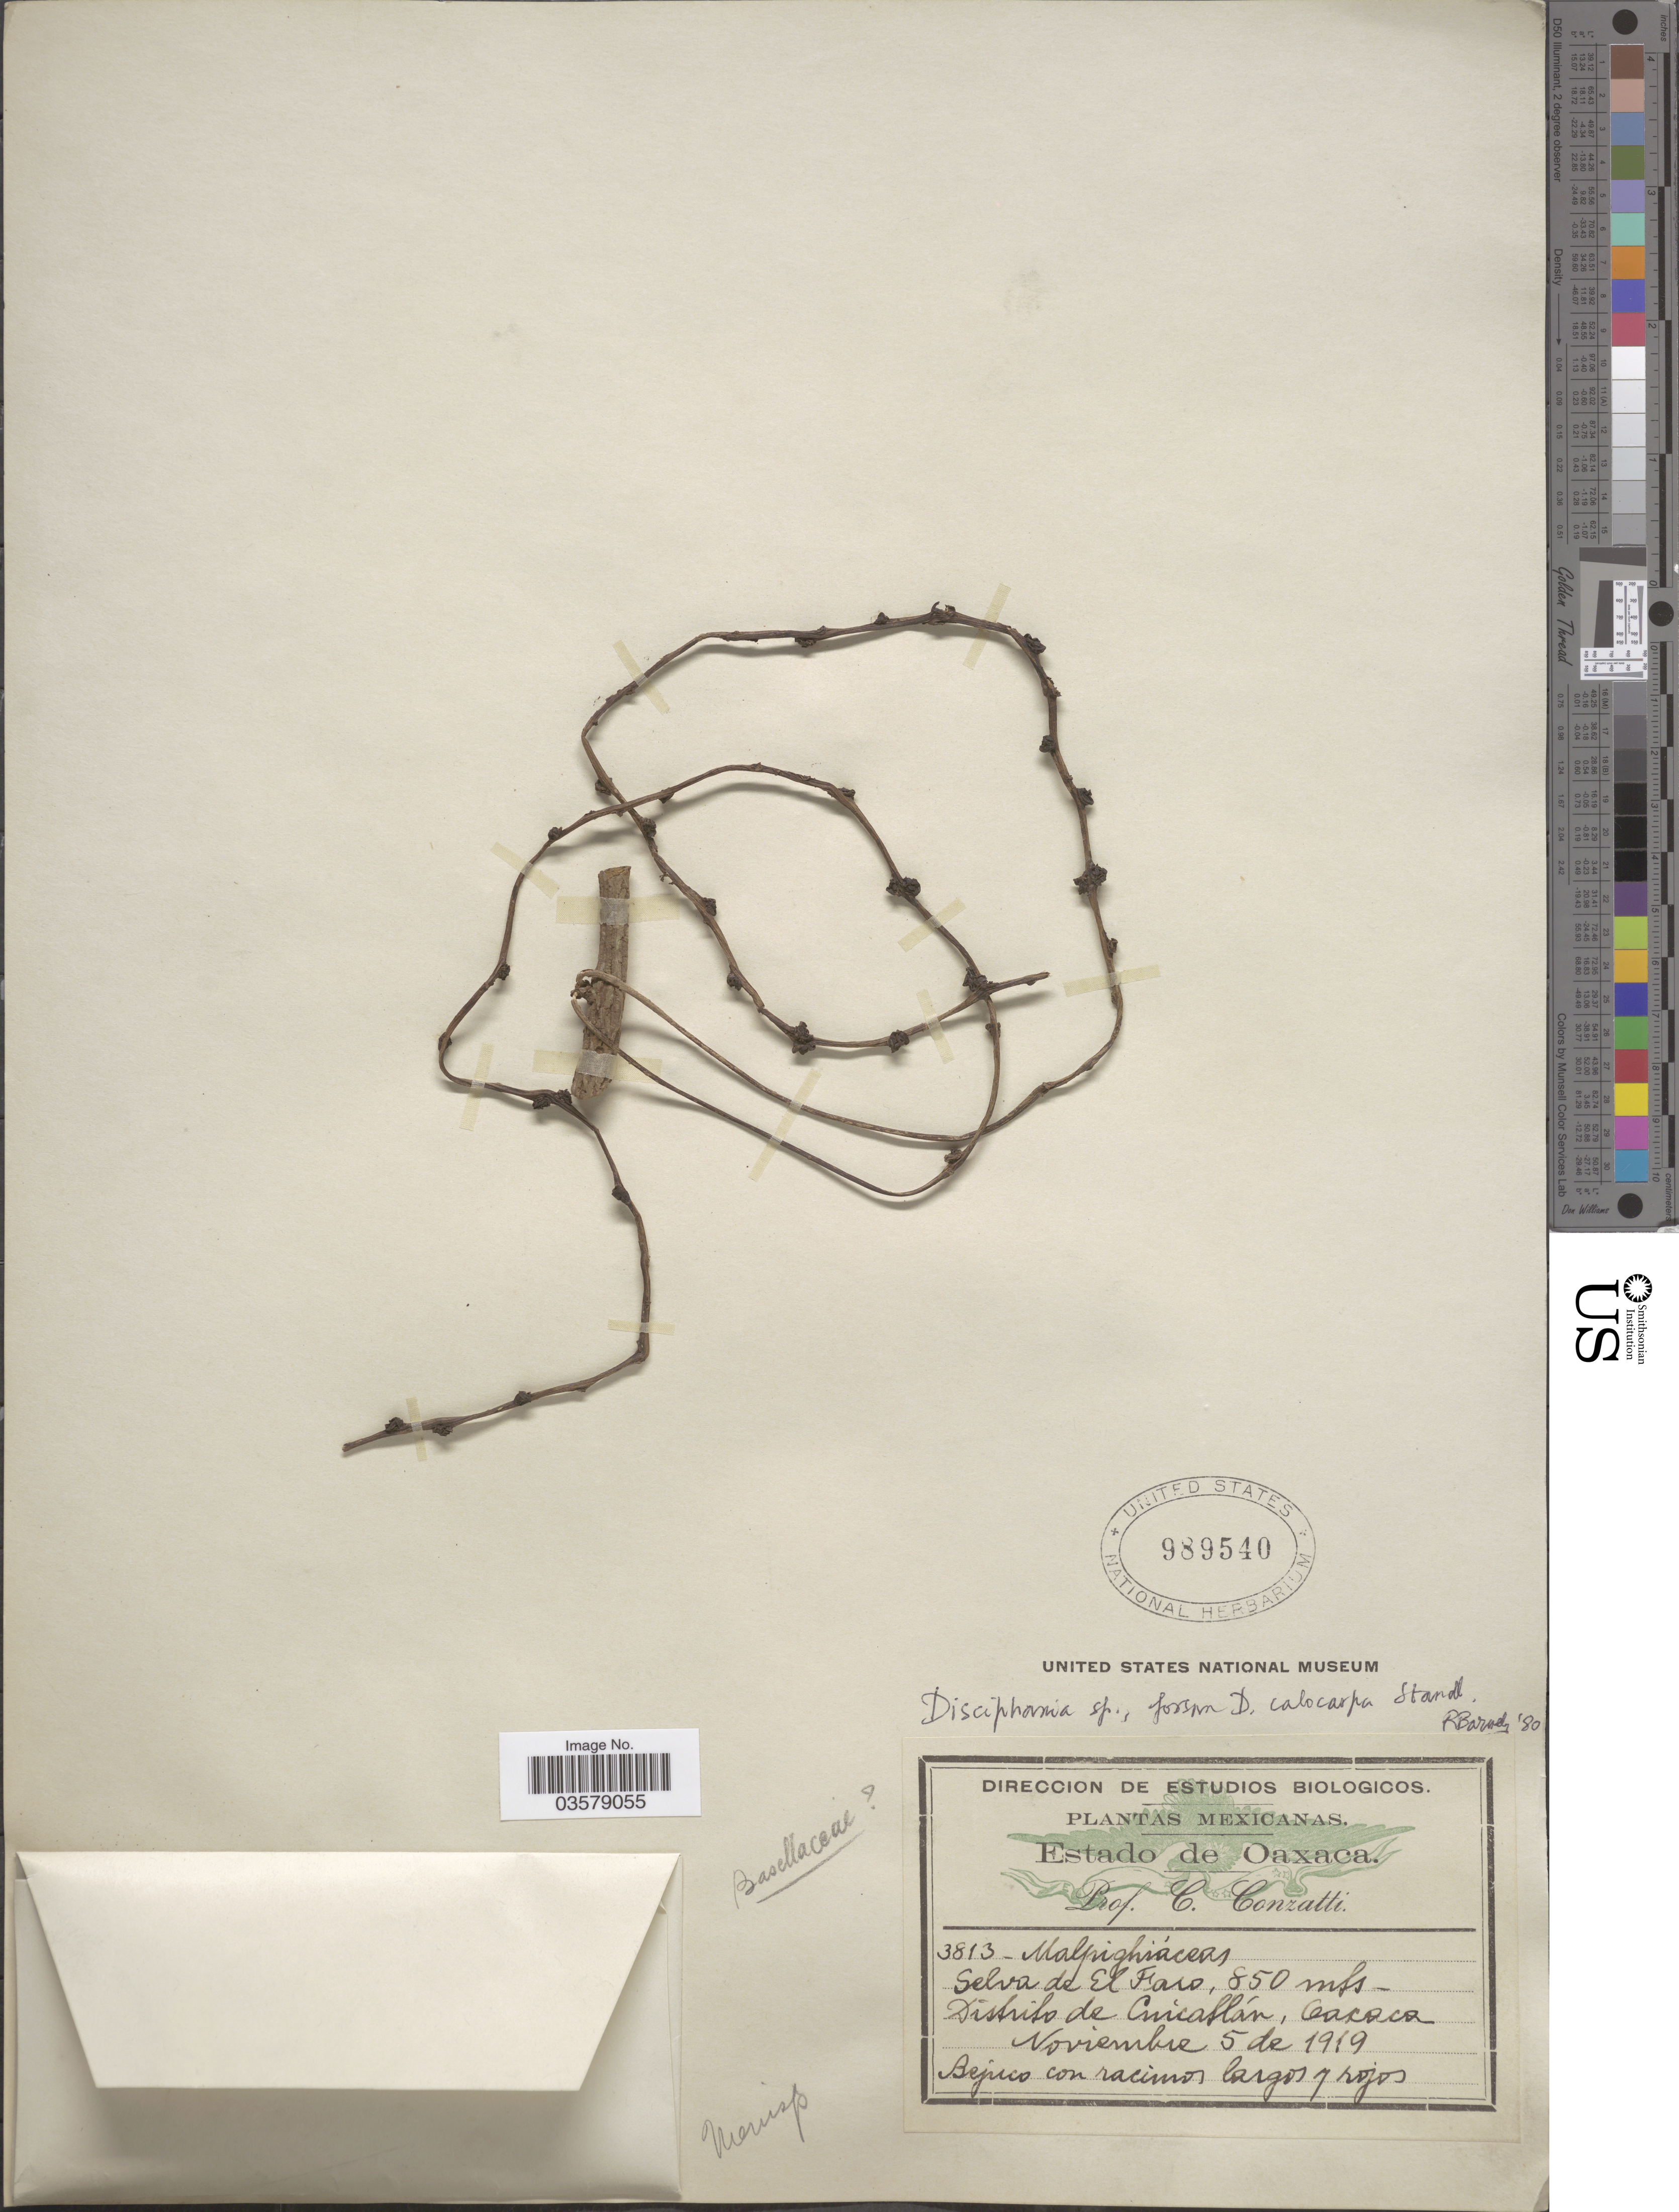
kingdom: Plantae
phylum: Tracheophyta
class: Magnoliopsida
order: Ranunculales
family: Menispermaceae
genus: Disciphania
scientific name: Disciphania calocarpa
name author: Standl.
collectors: C. Conzatti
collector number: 3813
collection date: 1919-11-05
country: Mexico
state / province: Oaxaca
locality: Selva de El Faro - Distrito de Cuicatlan.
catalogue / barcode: US 989540